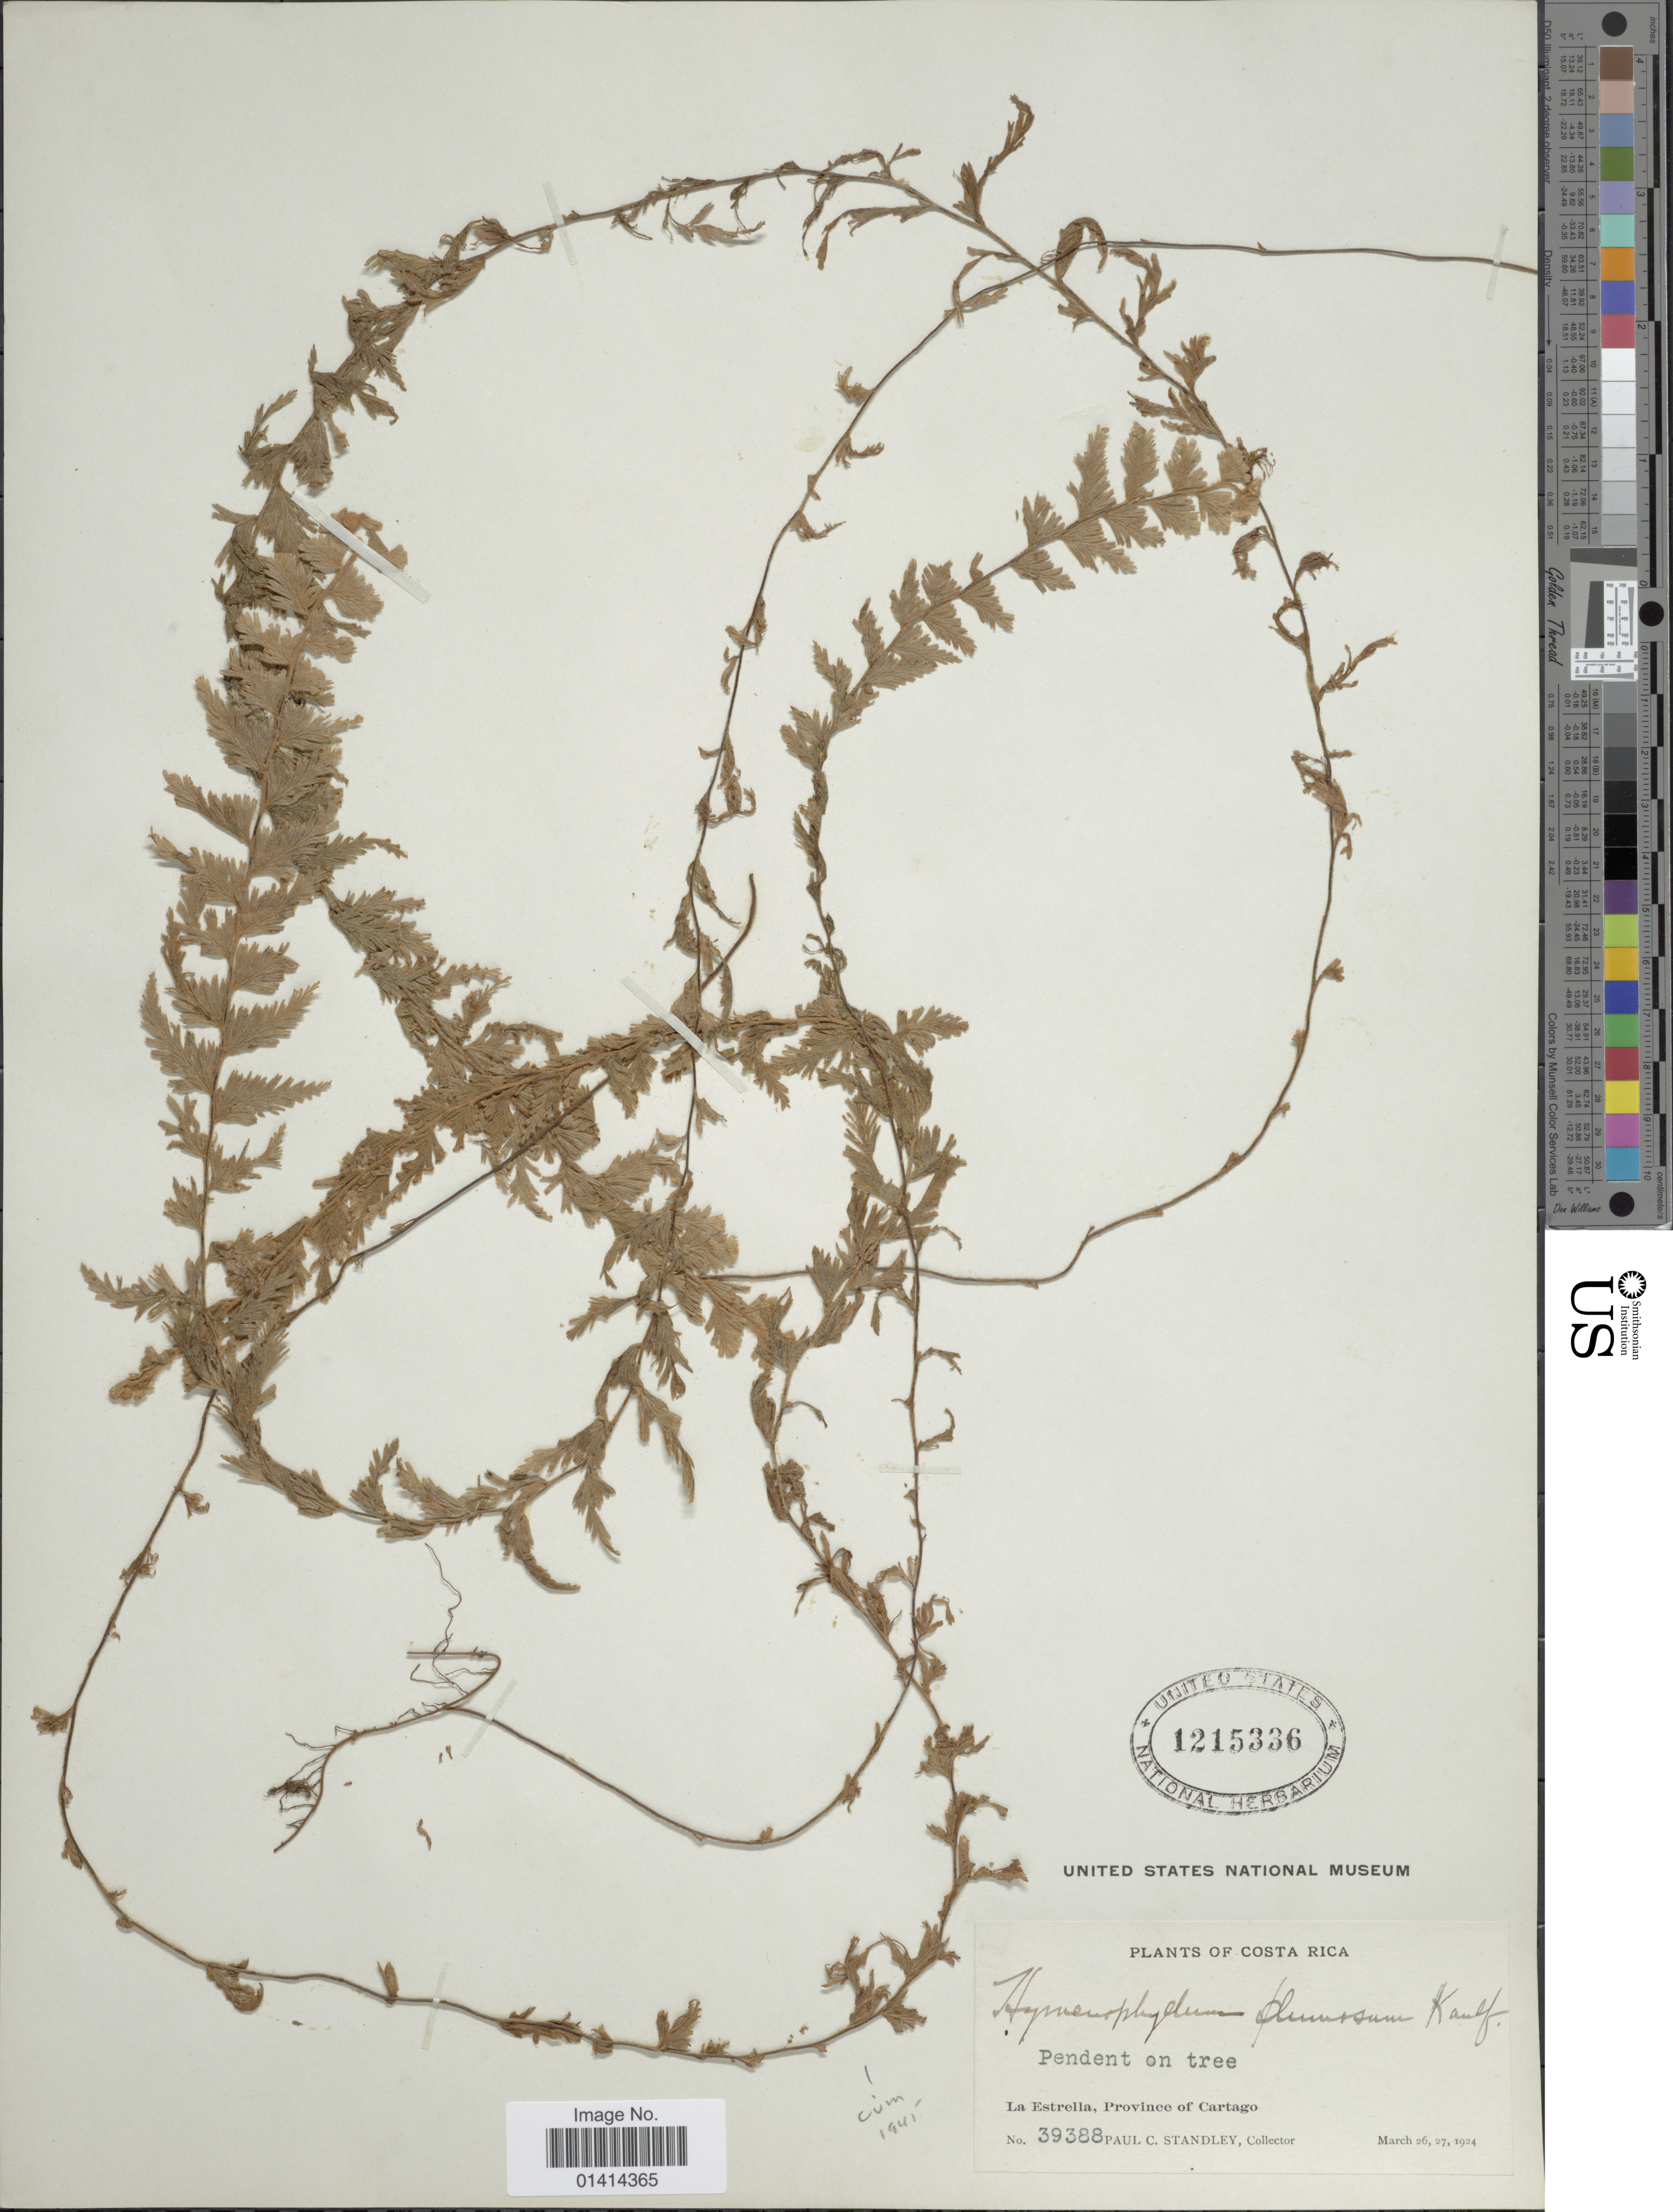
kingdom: Plantae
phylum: Tracheophyta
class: Polypodiopsida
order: Hymenophyllales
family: Hymenophyllaceae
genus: Hymenophyllum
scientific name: Hymenophyllum plumosum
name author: Kaulf.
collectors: P. C. Standley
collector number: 39388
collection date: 1924-03-26/1924-03-27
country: Costa Rica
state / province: Cartago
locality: La Estrella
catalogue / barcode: US 1215336